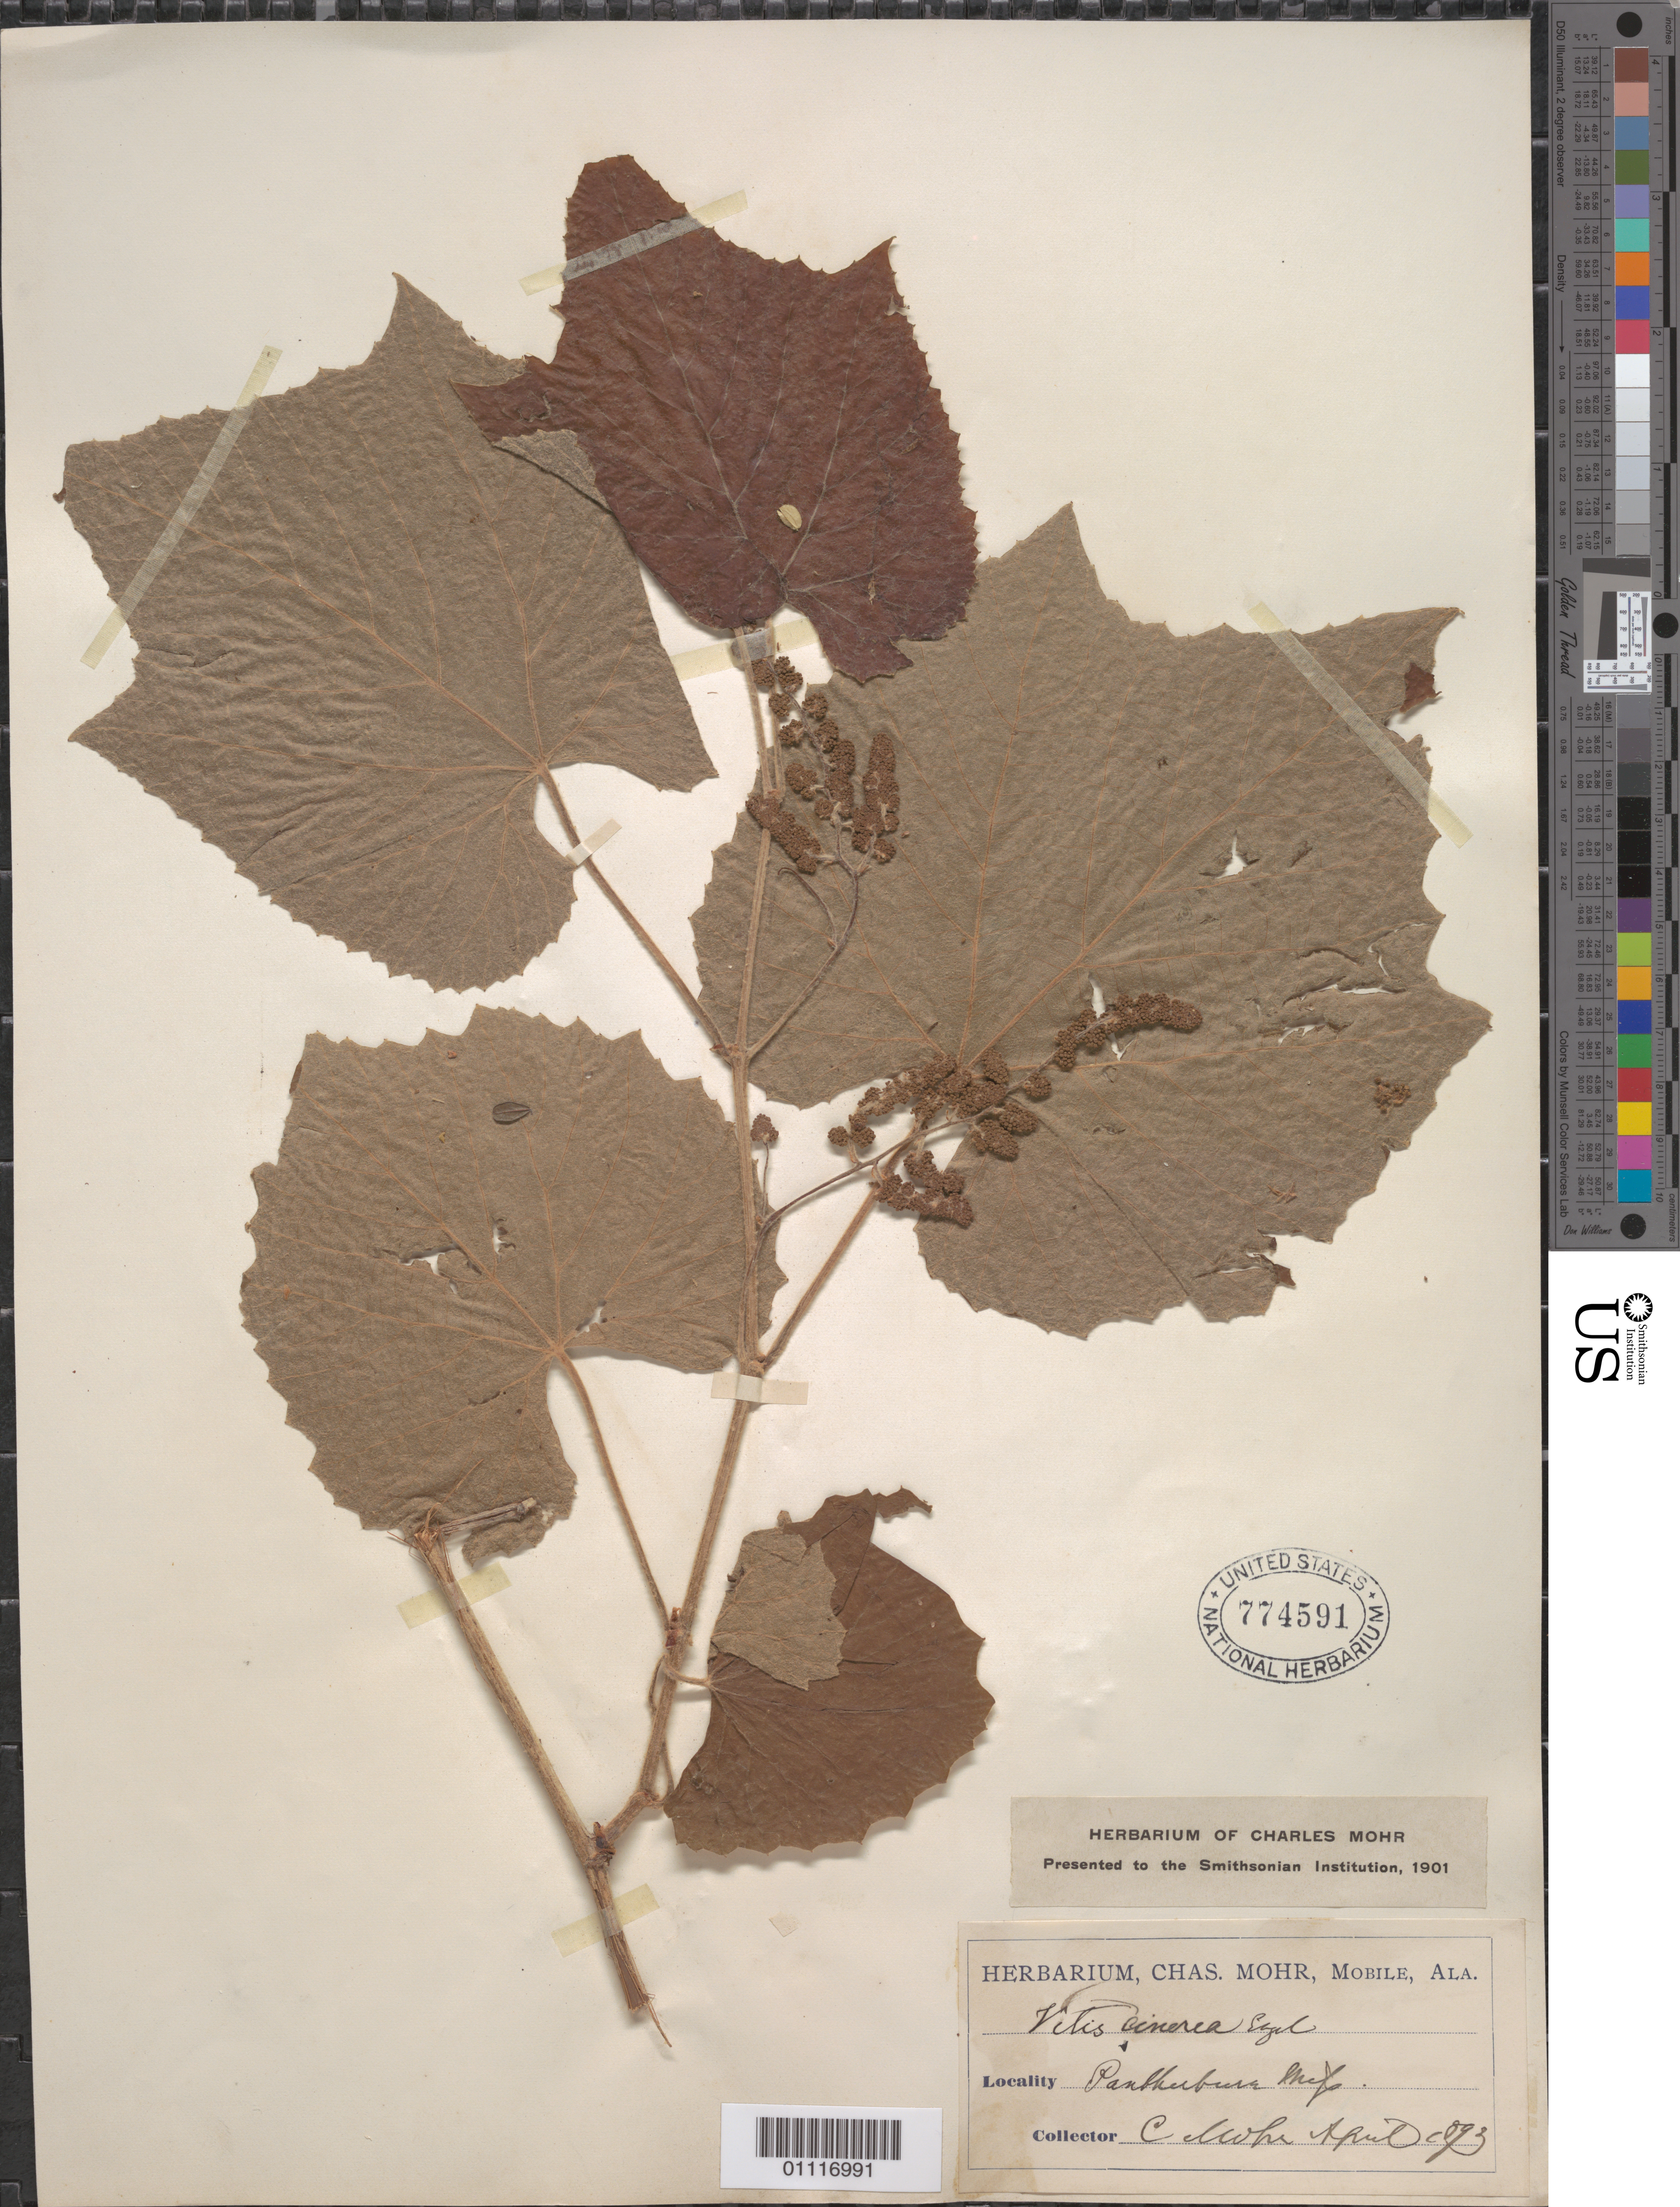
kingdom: Plantae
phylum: Tracheophyta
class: Magnoliopsida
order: Vitales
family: Vitaceae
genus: Vitis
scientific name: Vitis cinerea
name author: (Engelm.) Millardet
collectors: C. T. Mohr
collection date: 1893-04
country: United States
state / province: Missouri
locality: Ponthubure [interpreted]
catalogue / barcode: US 774591